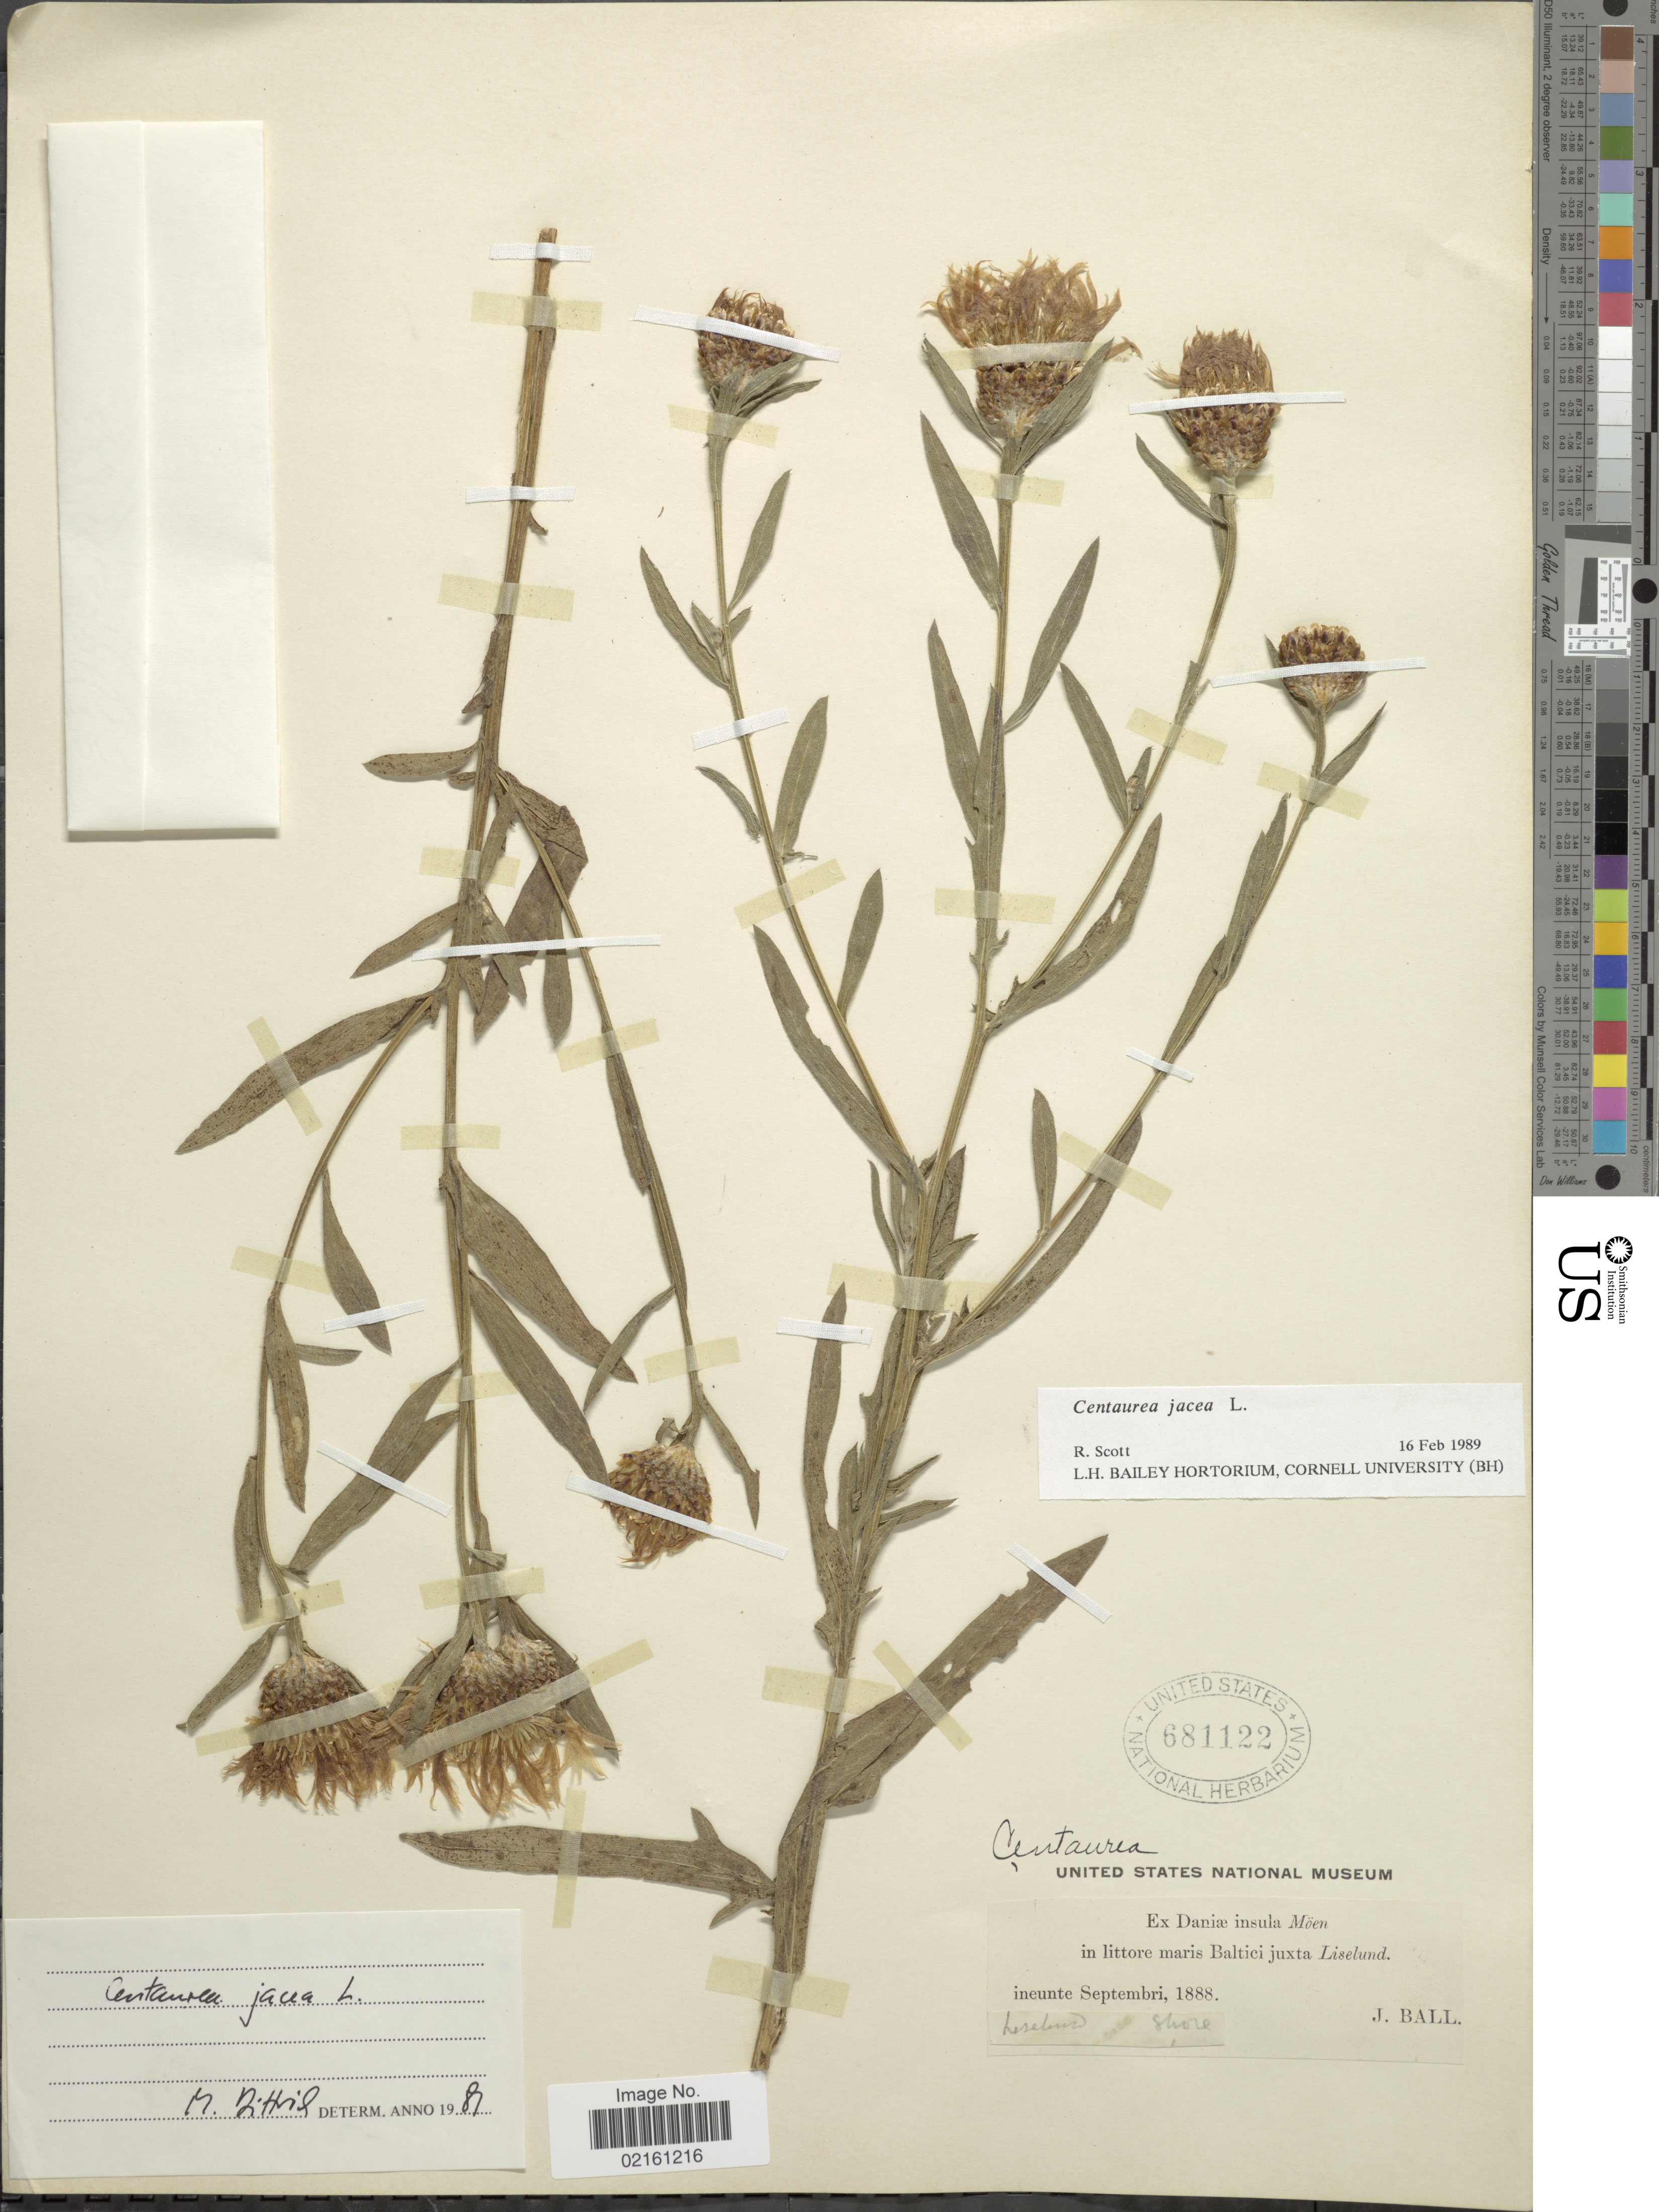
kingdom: Plantae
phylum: Tracheophyta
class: Magnoliopsida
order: Asterales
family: Asteraceae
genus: Centaurea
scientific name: Centaurea jacea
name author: L.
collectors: J. Ball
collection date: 1888-09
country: Denmark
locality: Daniae insula Moen, in littore maris Baltici juxta Liselund, Liselund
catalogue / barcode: US 681122